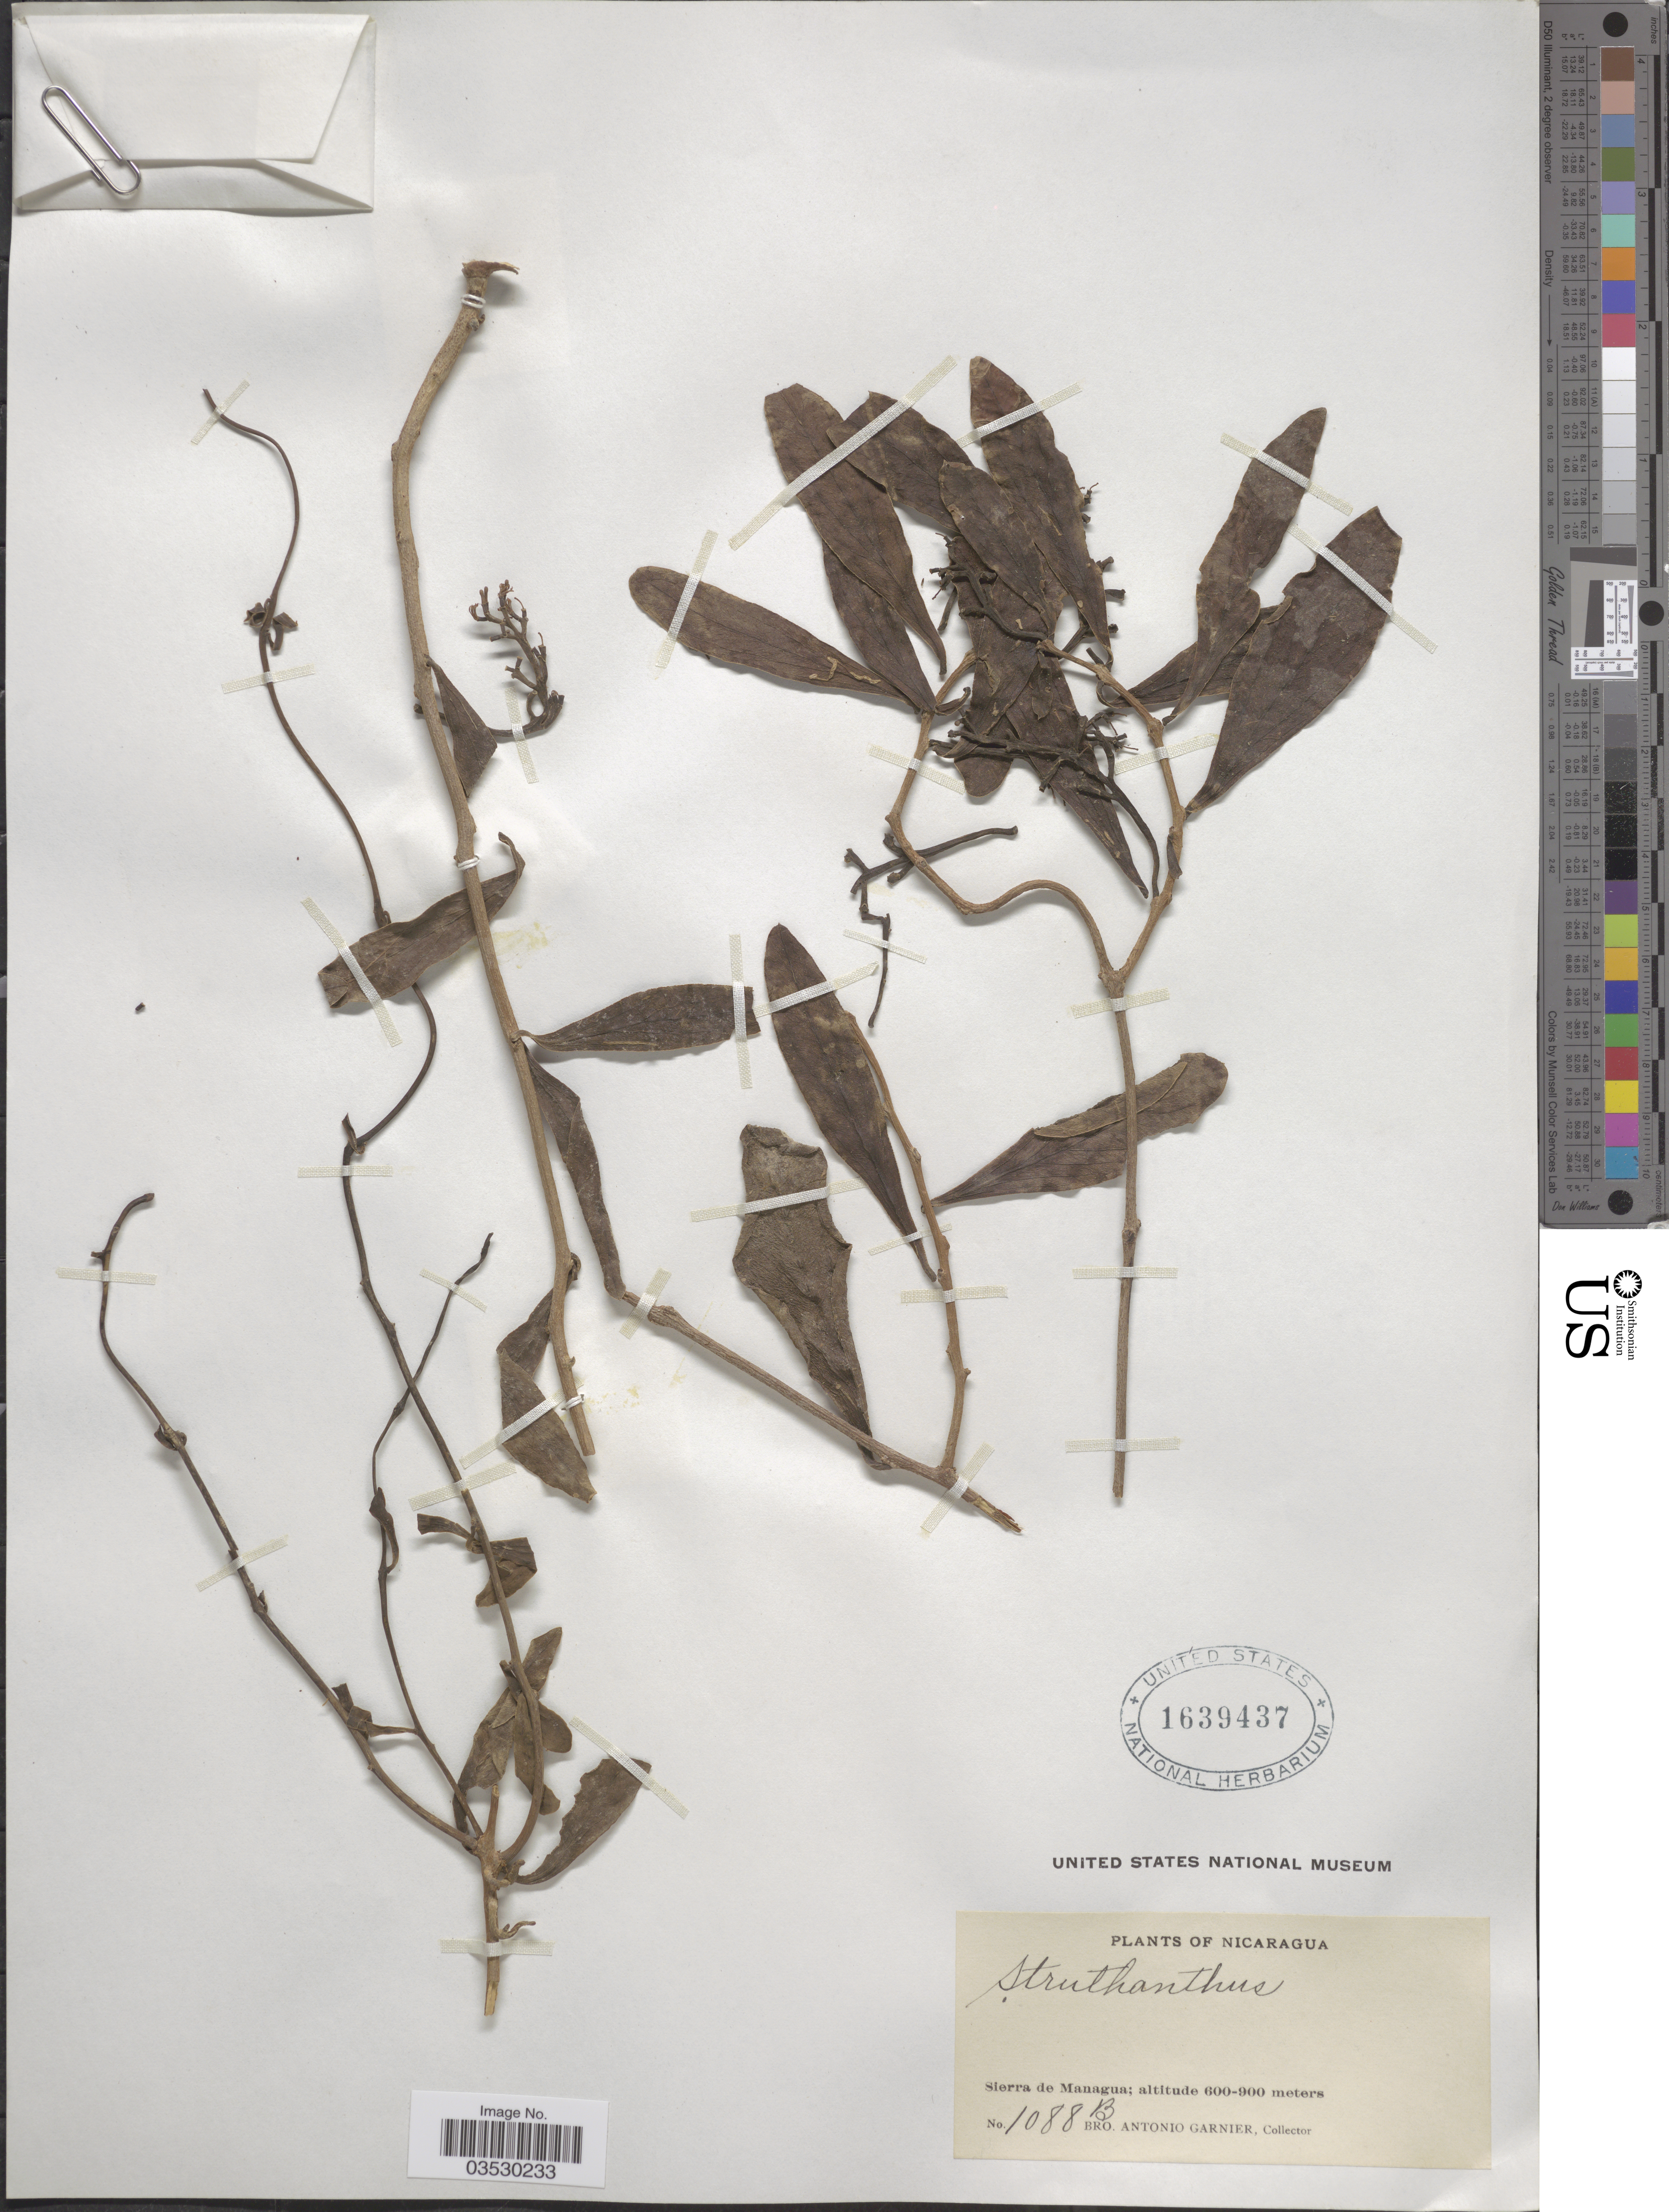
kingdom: Plantae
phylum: Tracheophyta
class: Magnoliopsida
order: Santalales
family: Loranthaceae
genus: Struthanthus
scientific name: Struthanthus sp.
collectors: Bro. A. Garnier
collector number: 1088B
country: Nicaragua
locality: Sierra de Managua.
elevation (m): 600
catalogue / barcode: US 1639437